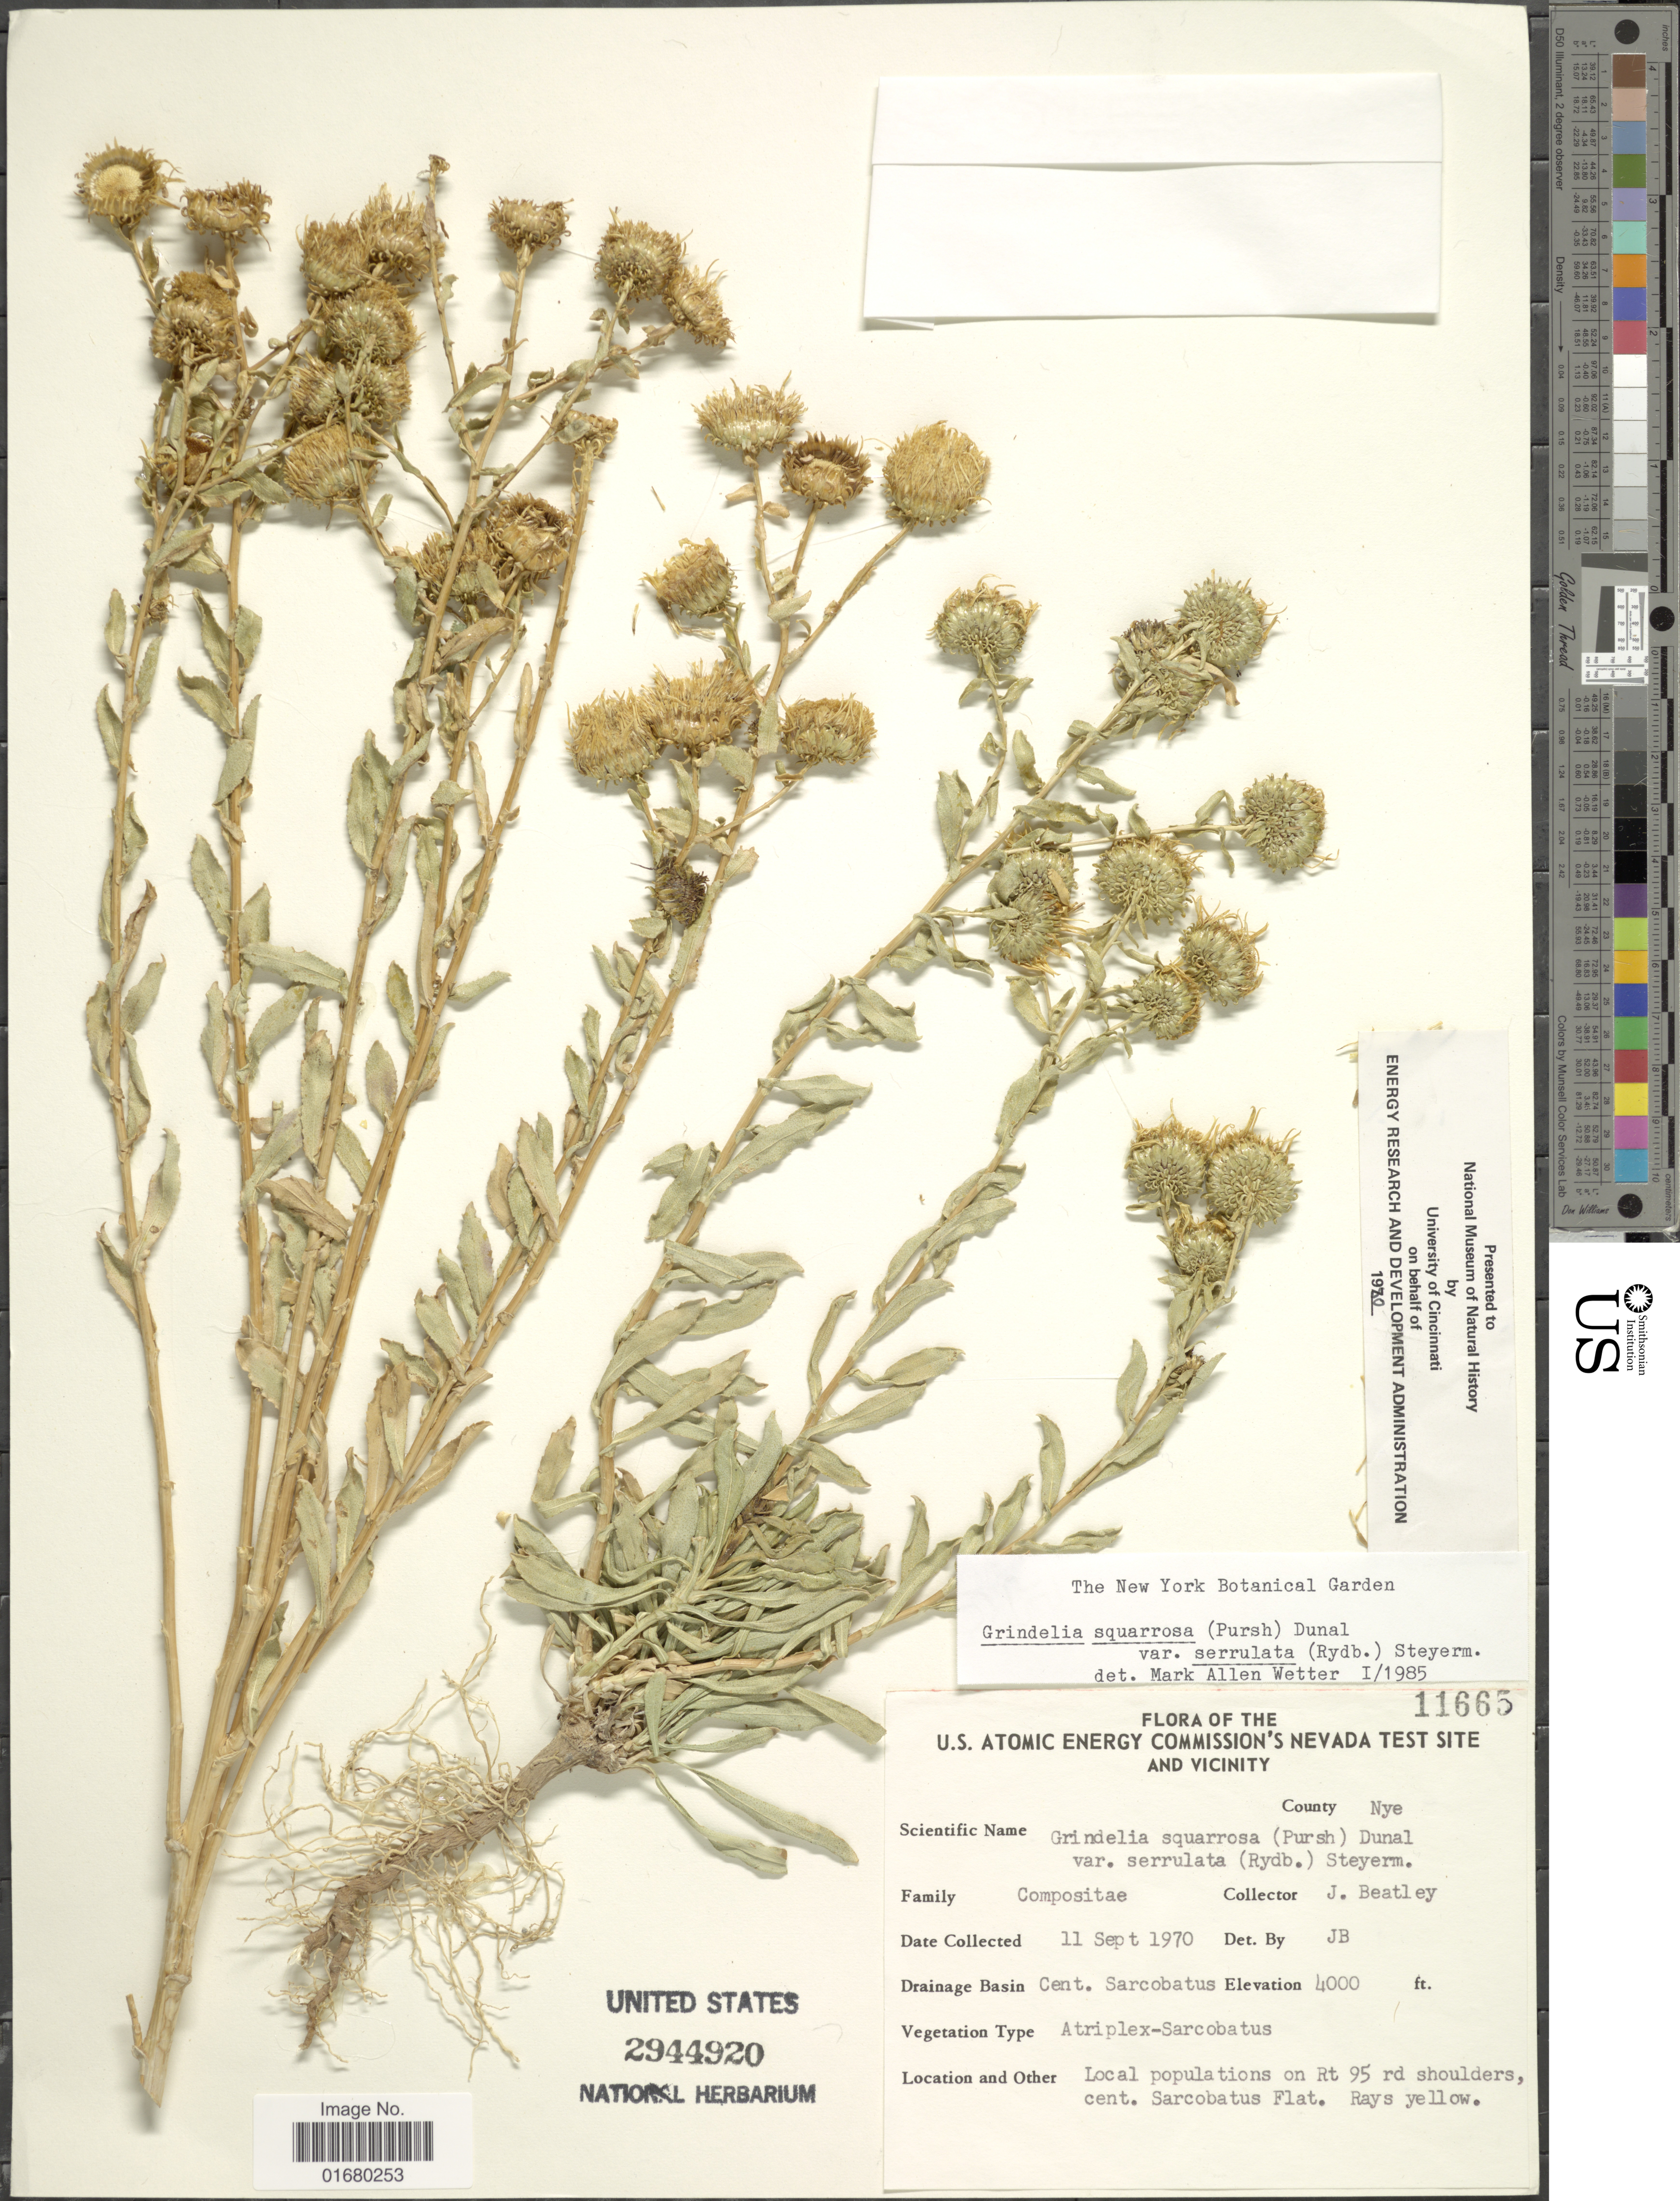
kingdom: Plantae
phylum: Tracheophyta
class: Magnoliopsida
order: Asterales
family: Asteraceae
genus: Grindelia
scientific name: Grindelia squarrosa var. serrulata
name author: (Rydb.) Steyerm.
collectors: J. C. Beatley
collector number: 11665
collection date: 1970-09-11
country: United States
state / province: Nevada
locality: U.S. Atomic Energy Commission's Nevada test site and Vicinity, Drainage Basin: Cent. Sarcobatus, Local populations on Rt 95 rd shoulders, cent. Sarcobatus Flat. Rays yellow., County; Nye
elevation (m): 1219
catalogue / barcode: US 2944920